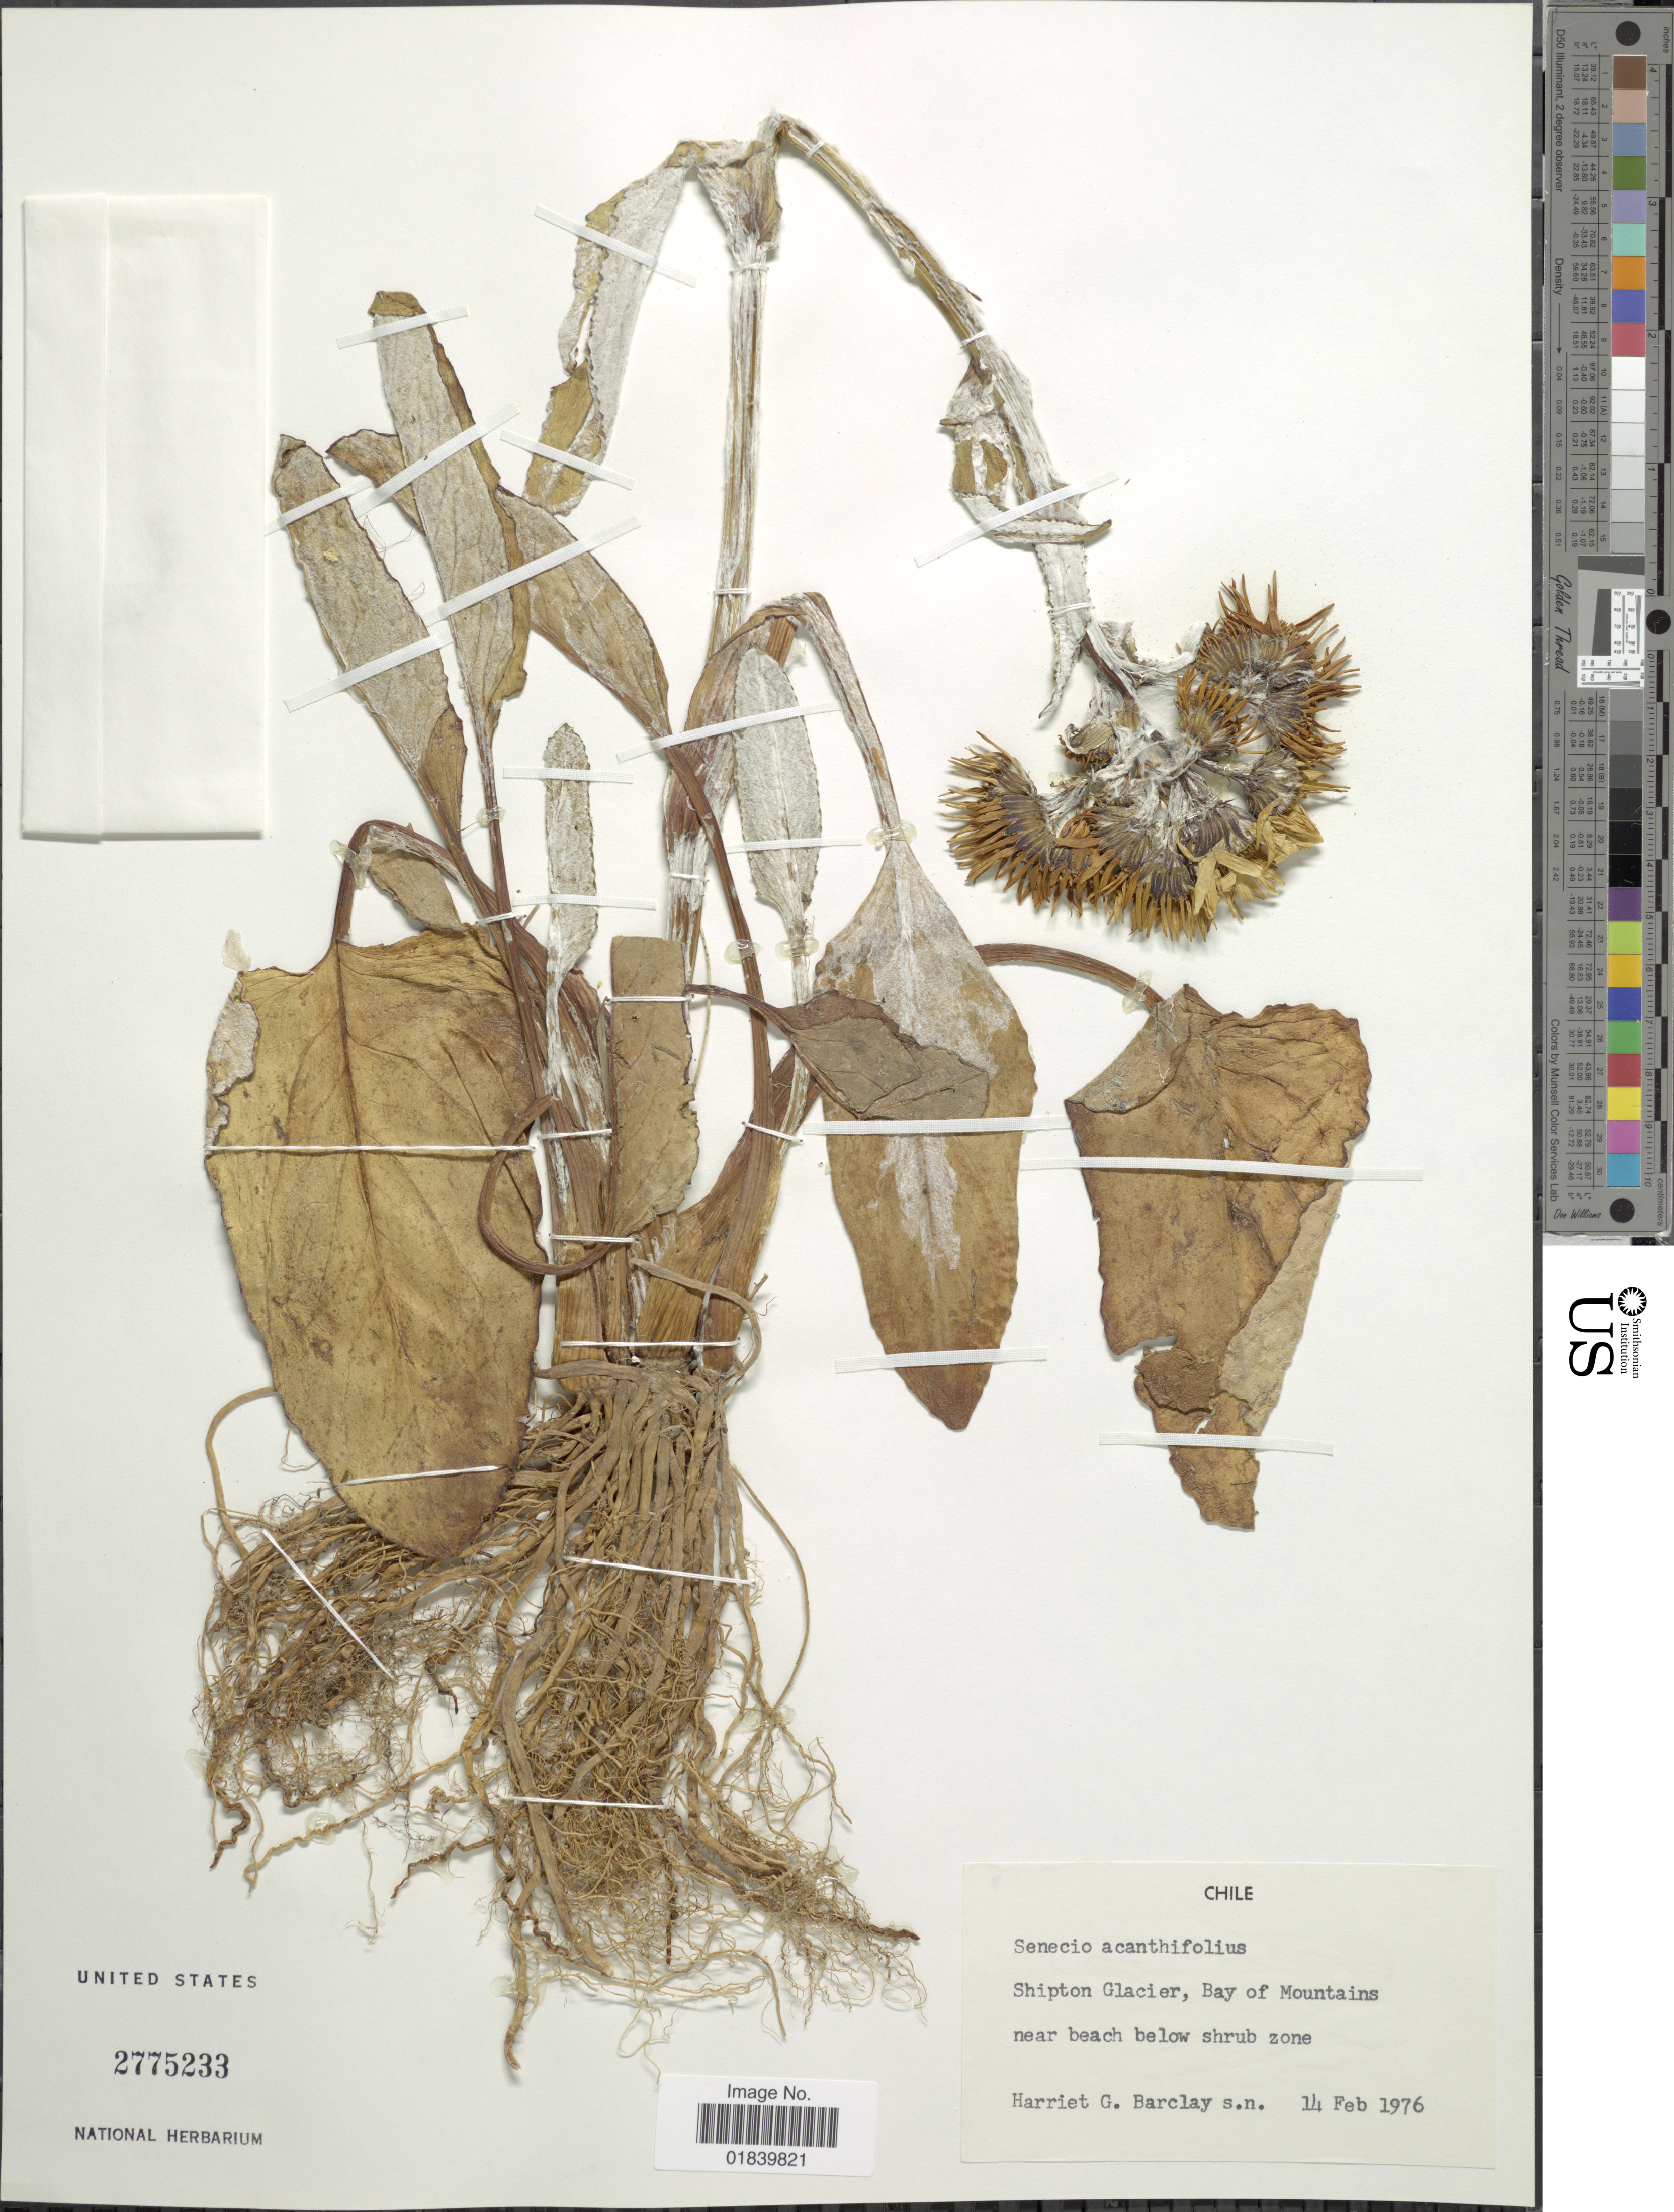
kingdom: Plantae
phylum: Tracheophyta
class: Magnoliopsida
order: Asterales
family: Asteraceae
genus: Senecio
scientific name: Senecio acanthifolius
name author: Hombr. & Jacquinot ex Decne.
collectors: H. G. Barclay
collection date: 1976-02-14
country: Chile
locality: Chile. Shipton Glacier, Bay of Mountains near beach below shrub zone.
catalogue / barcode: US 2775233